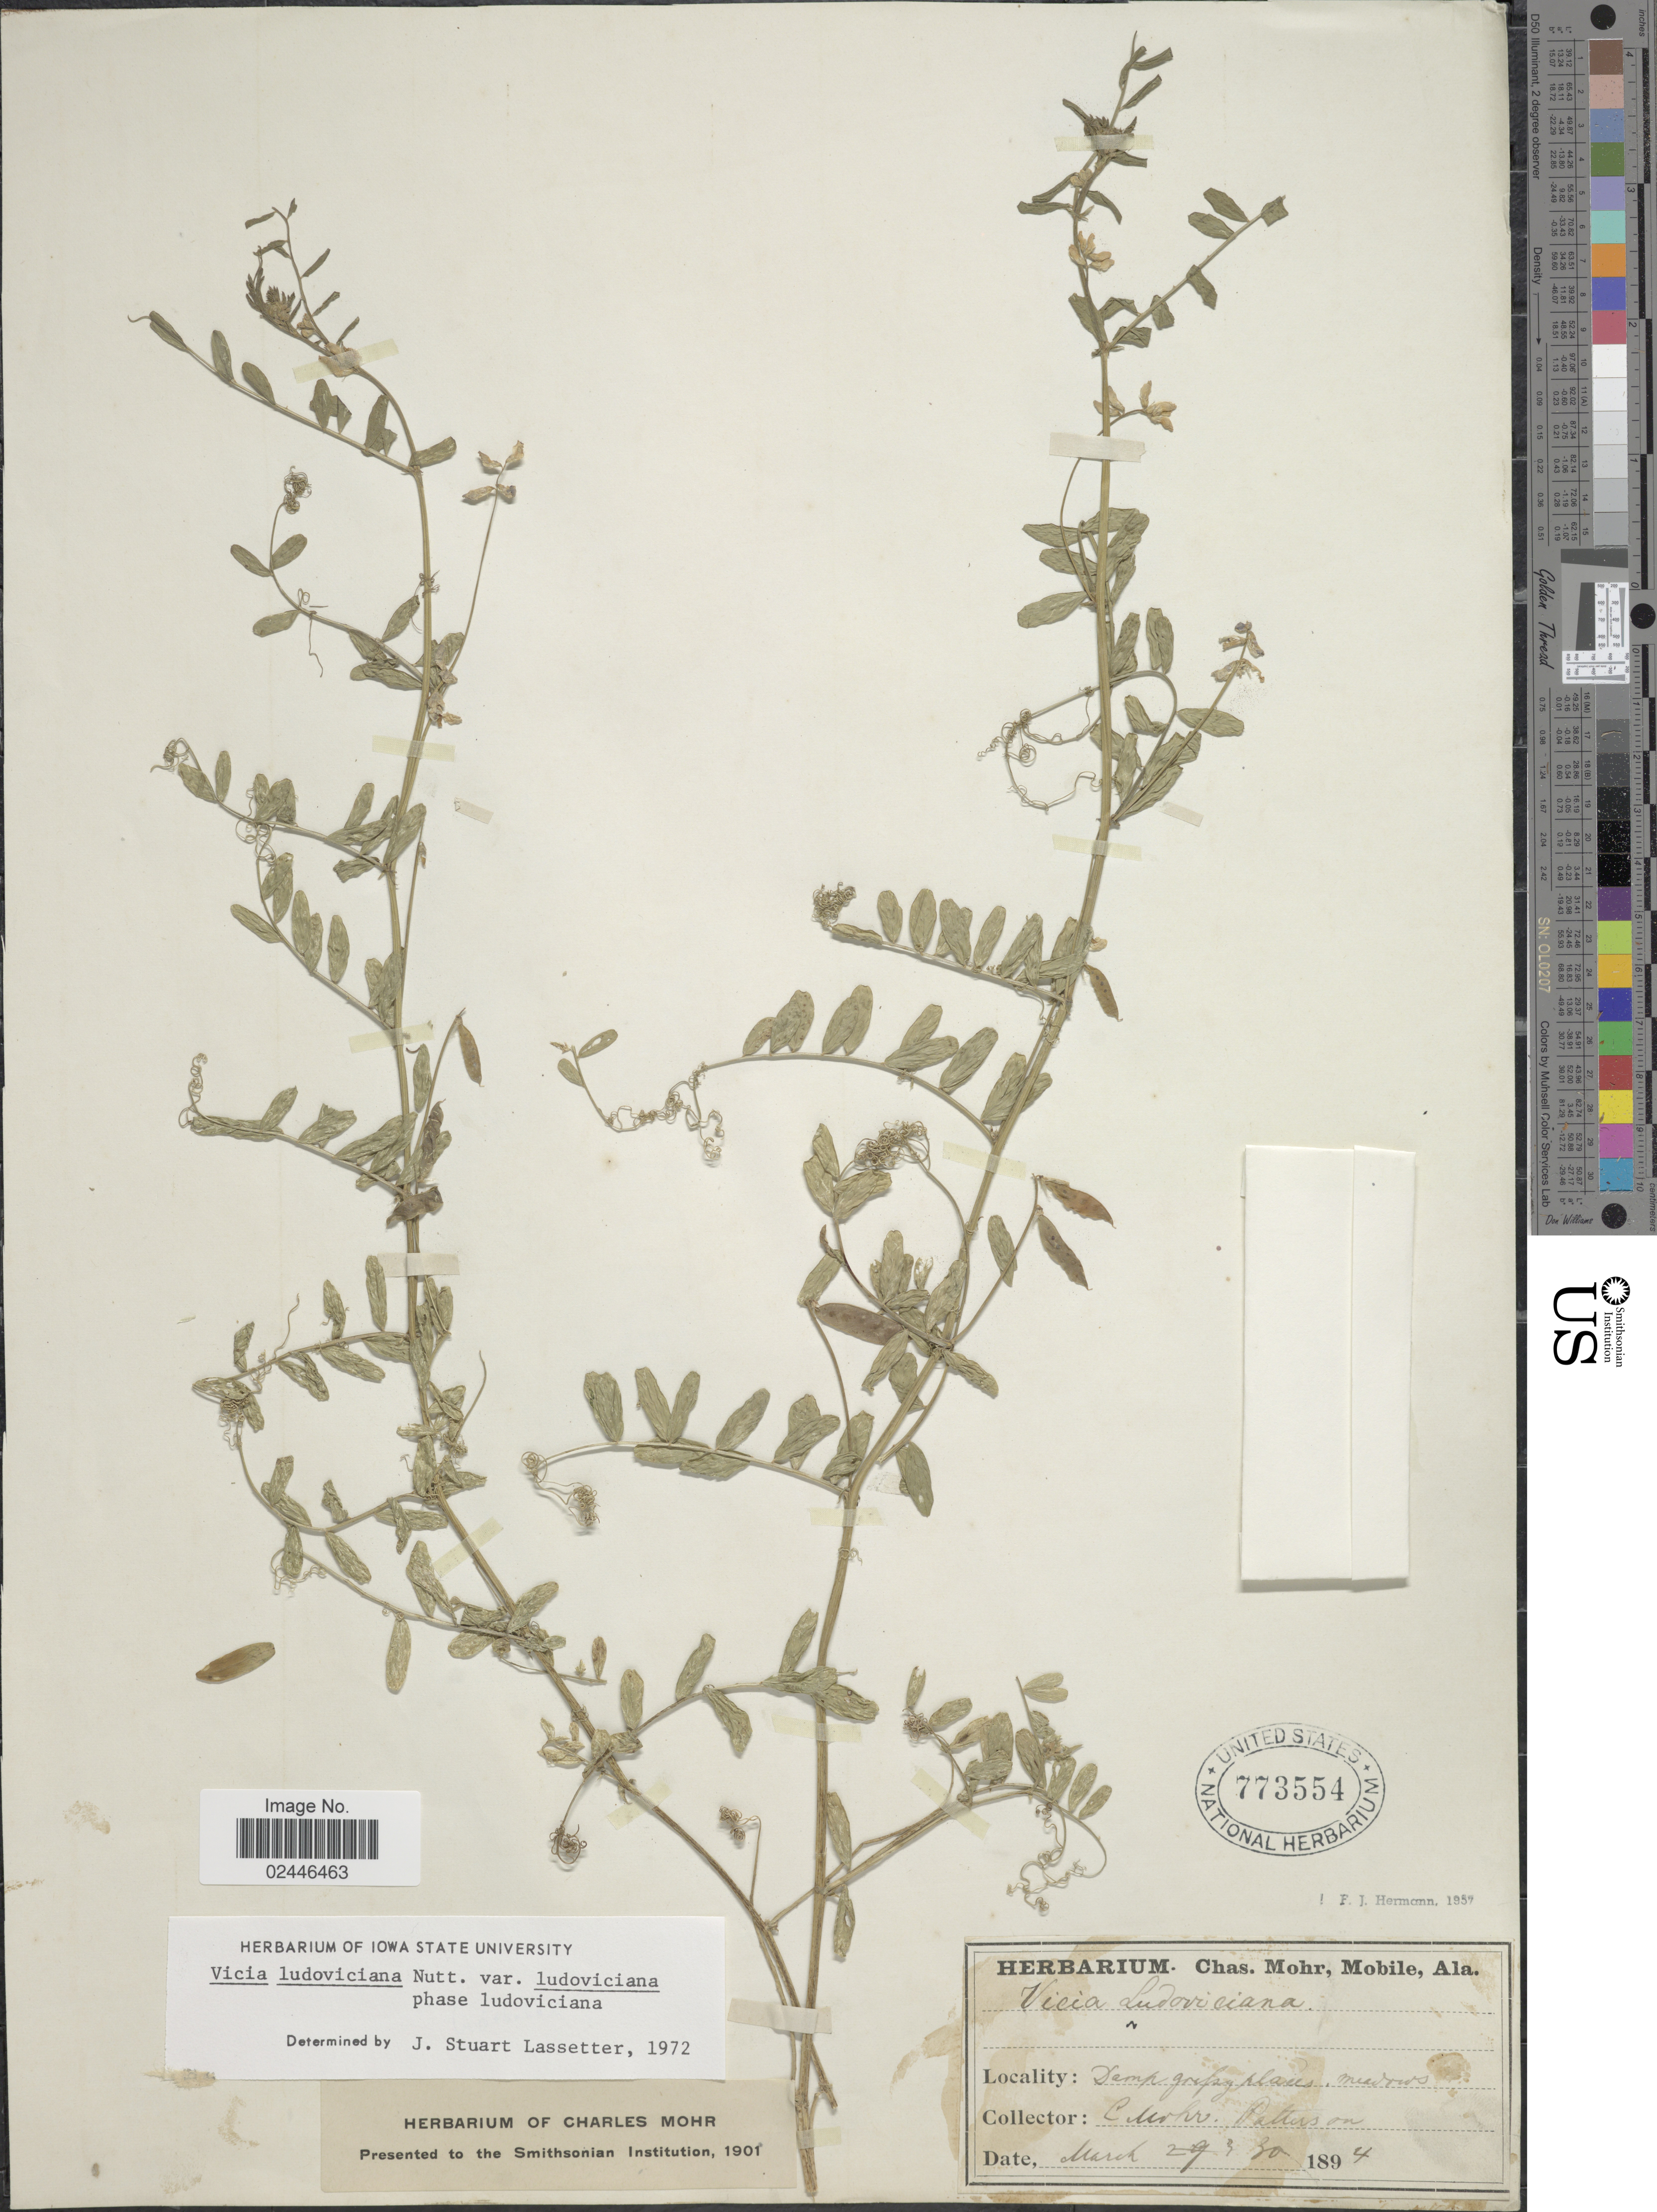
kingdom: Plantae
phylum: Tracheophyta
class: Magnoliopsida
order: Fabales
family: Fabaceae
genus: Vicia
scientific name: Vicia ludoviciana var. ludoviciana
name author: Nutt. ex Torr. & A. Gray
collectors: C. T. Mohr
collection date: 1894-03-30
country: United States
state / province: Alabama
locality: Damp grassy places, meadows, Patterson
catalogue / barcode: US 773554